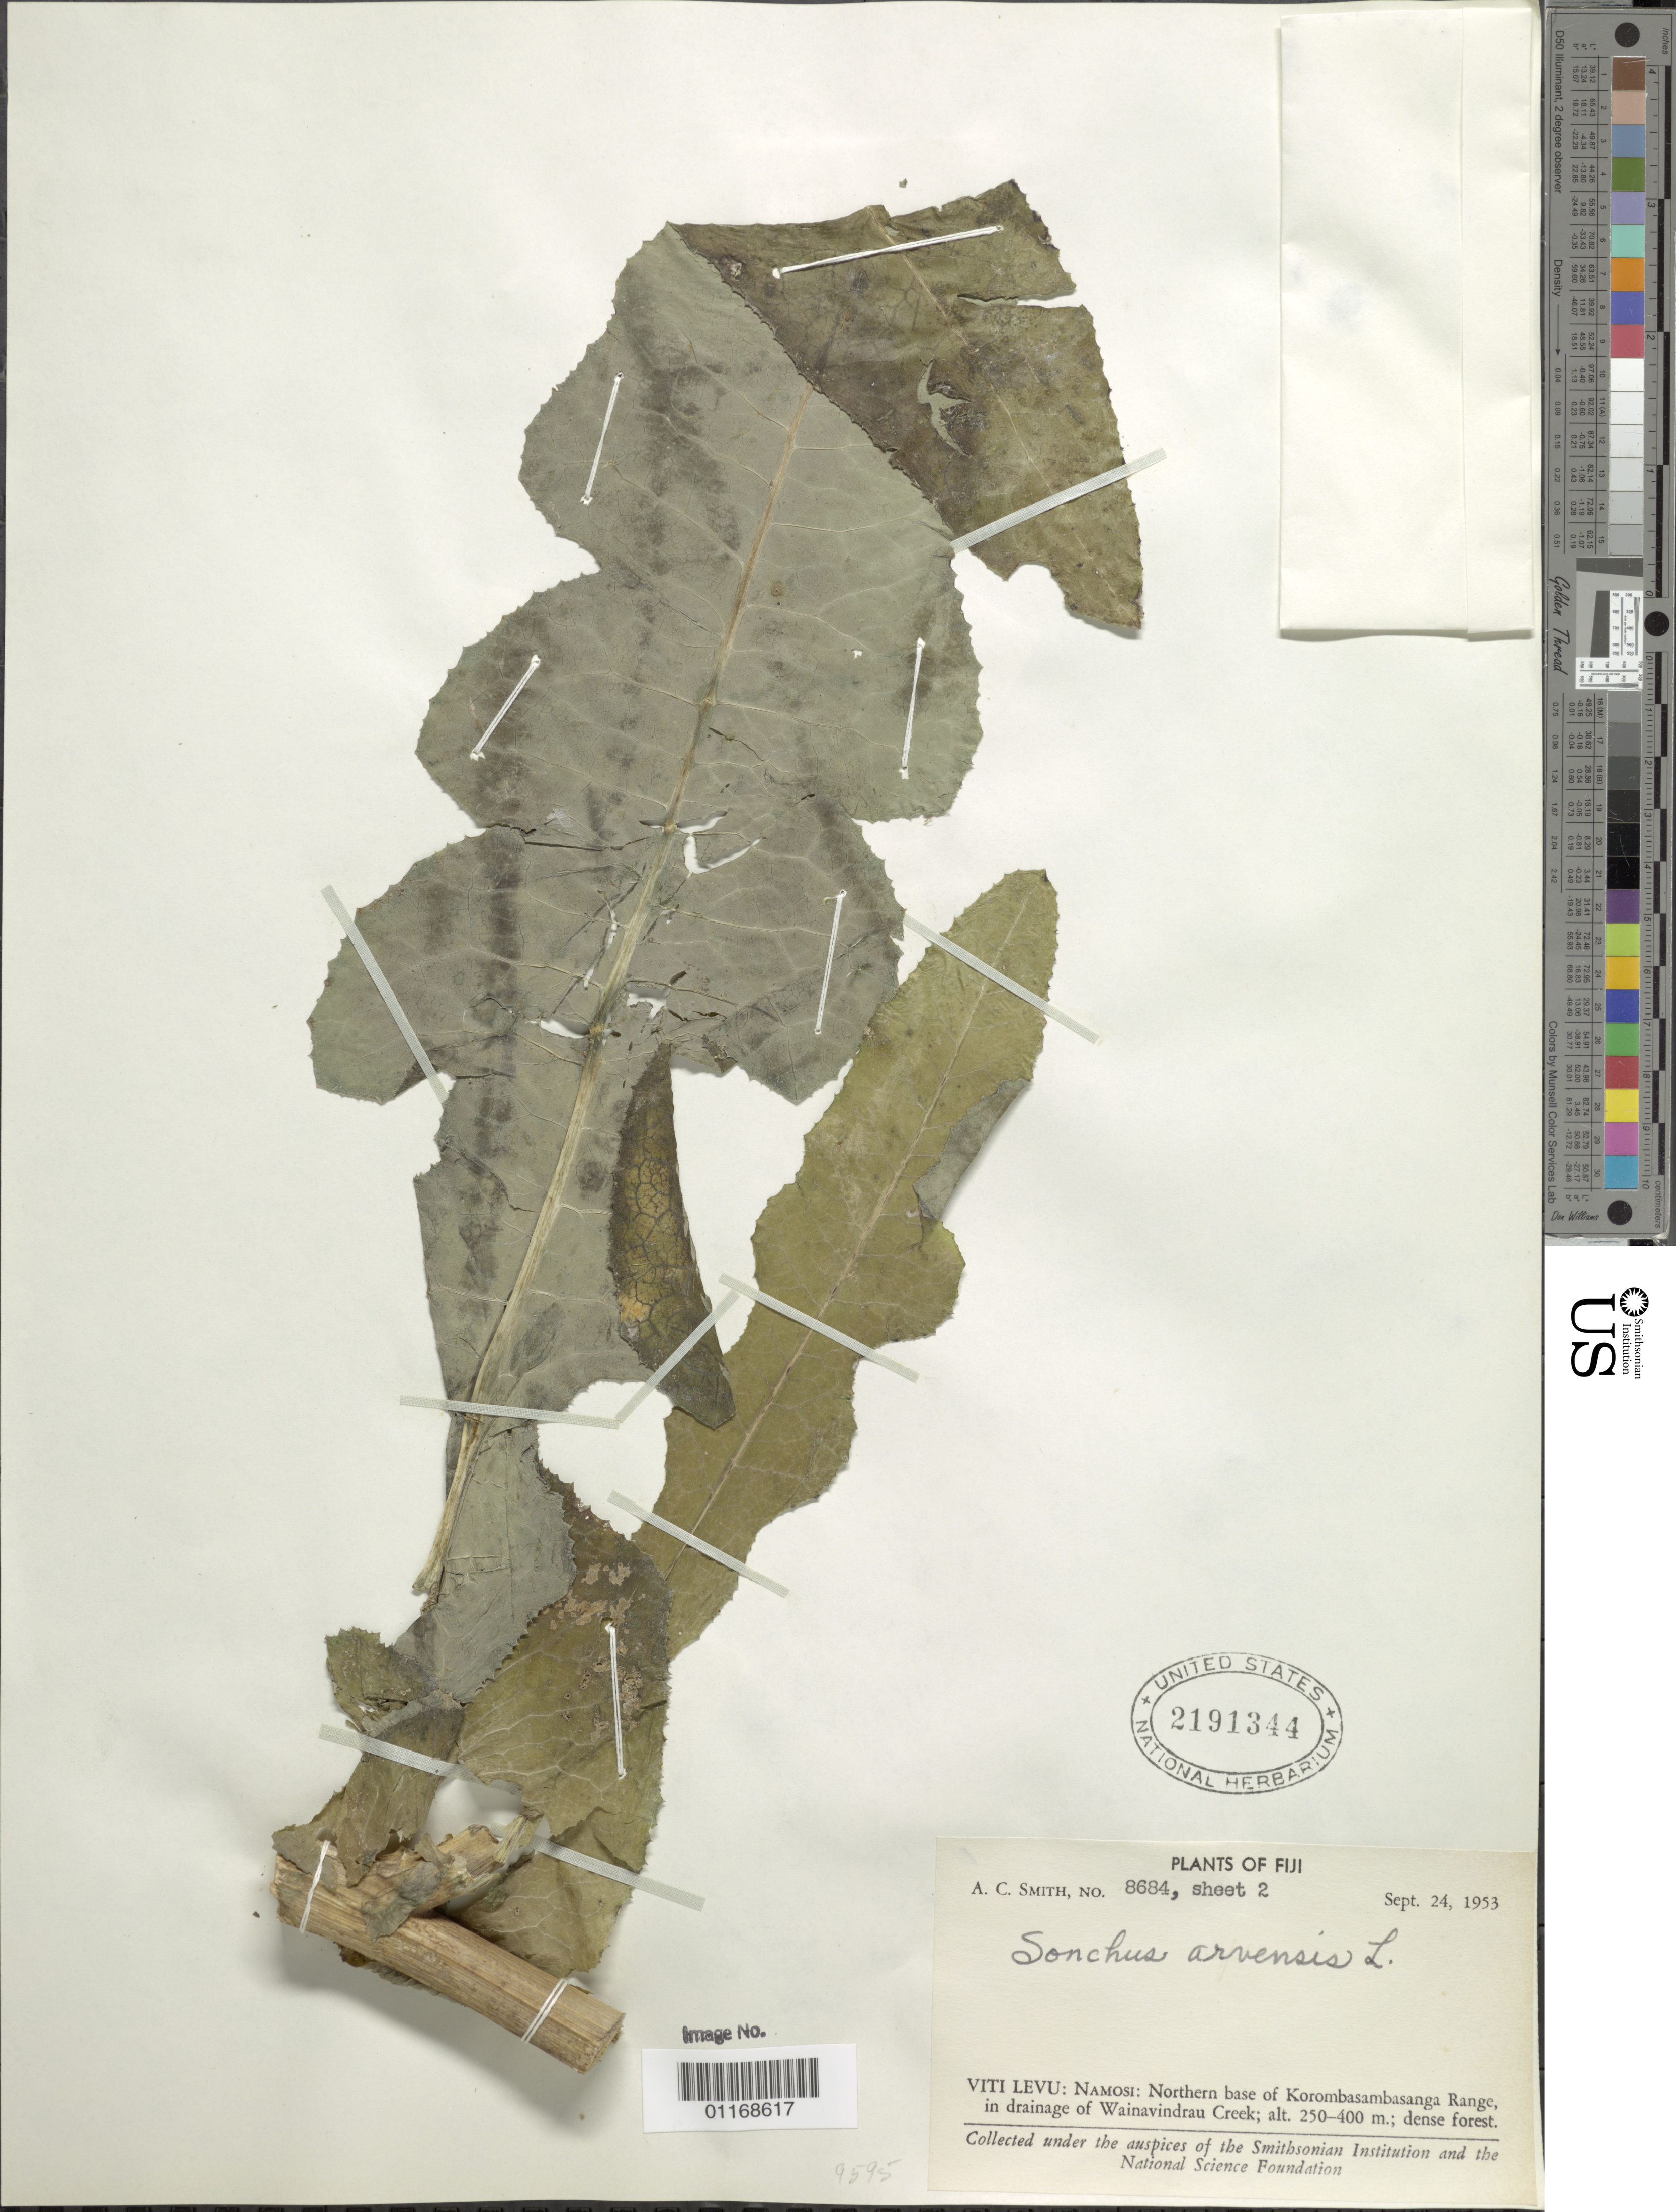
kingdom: Plantae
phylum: Tracheophyta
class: Magnoliopsida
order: Asterales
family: Asteraceae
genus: Sonchus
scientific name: Sonchus arvensis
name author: L.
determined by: Ernst, W. R., (US), NMNH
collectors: A. C. Smith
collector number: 8684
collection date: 1953-09-24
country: Fiji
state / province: Namosi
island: Viti Levu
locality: Northern Base of Korobasambasanga Range, in drainage of Wainavindrau Creek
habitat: In open places along stream.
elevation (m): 250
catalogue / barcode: US 2191344